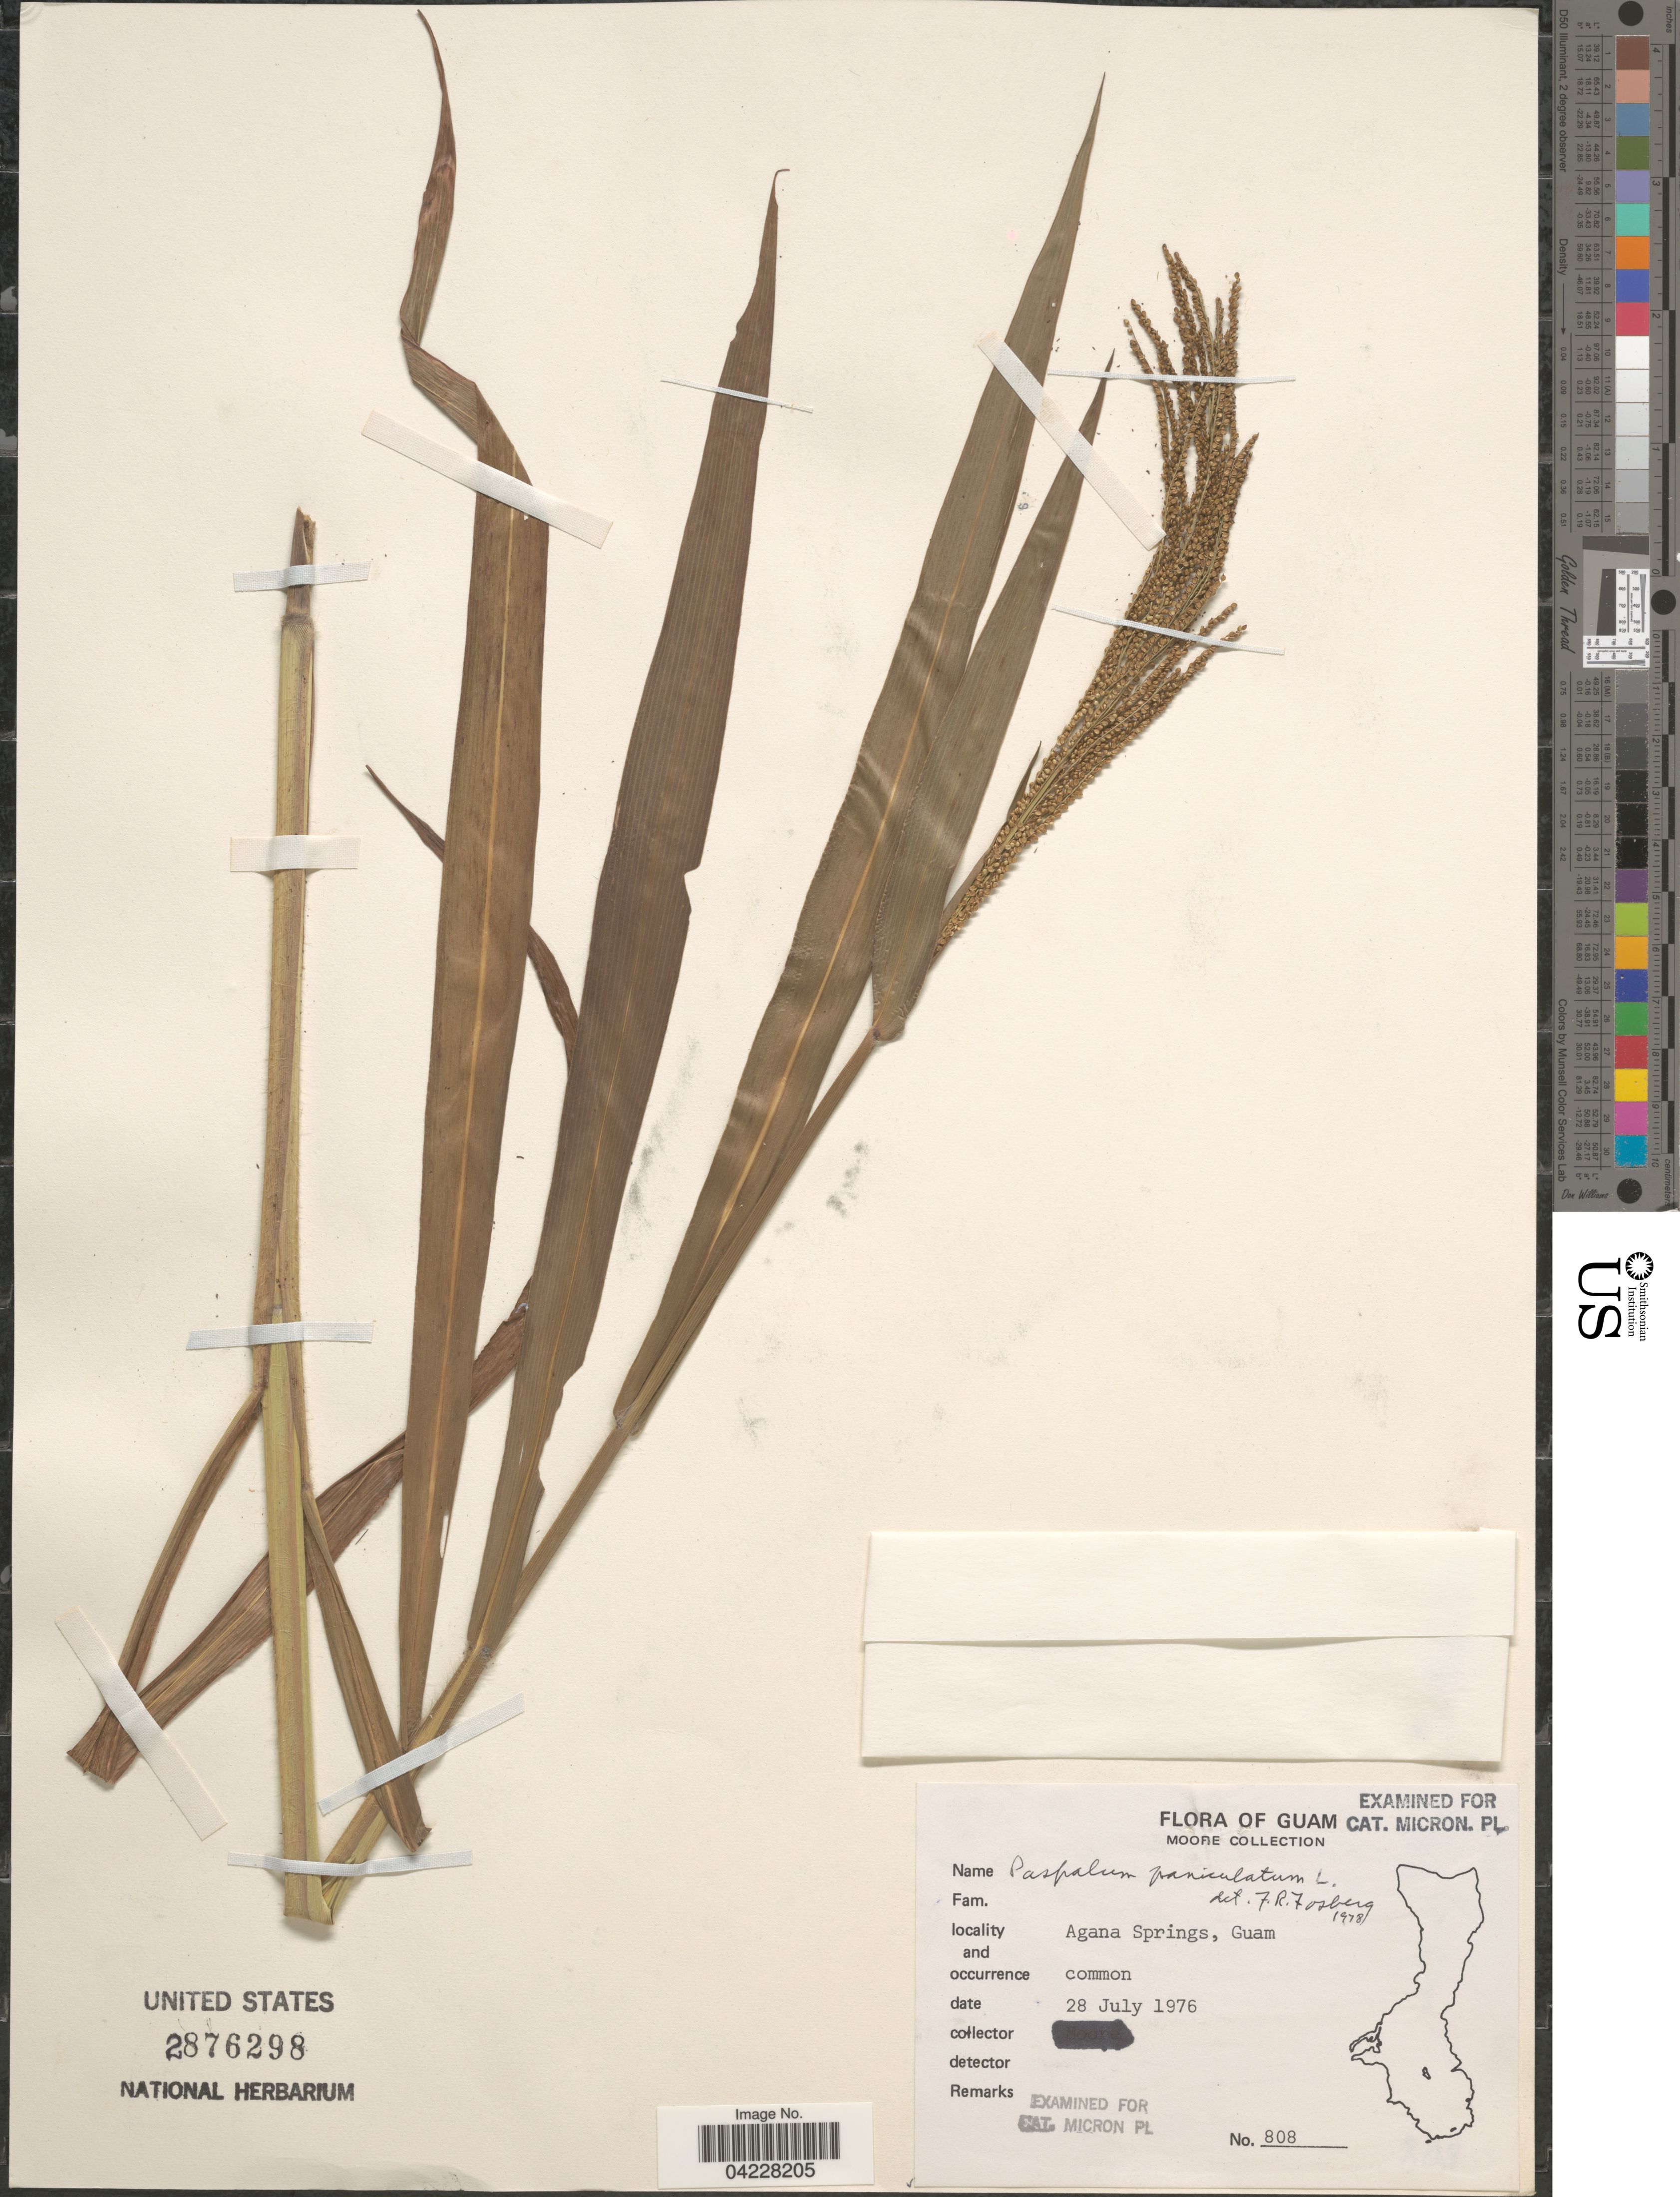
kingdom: Plantae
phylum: Tracheophyta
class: Liliopsida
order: Poales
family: Poaceae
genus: Paspalum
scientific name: Paspalum paniculatum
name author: L.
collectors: -. Moore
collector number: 808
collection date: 1976-07-28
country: Guam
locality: Agana Springs.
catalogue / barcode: US 2876298